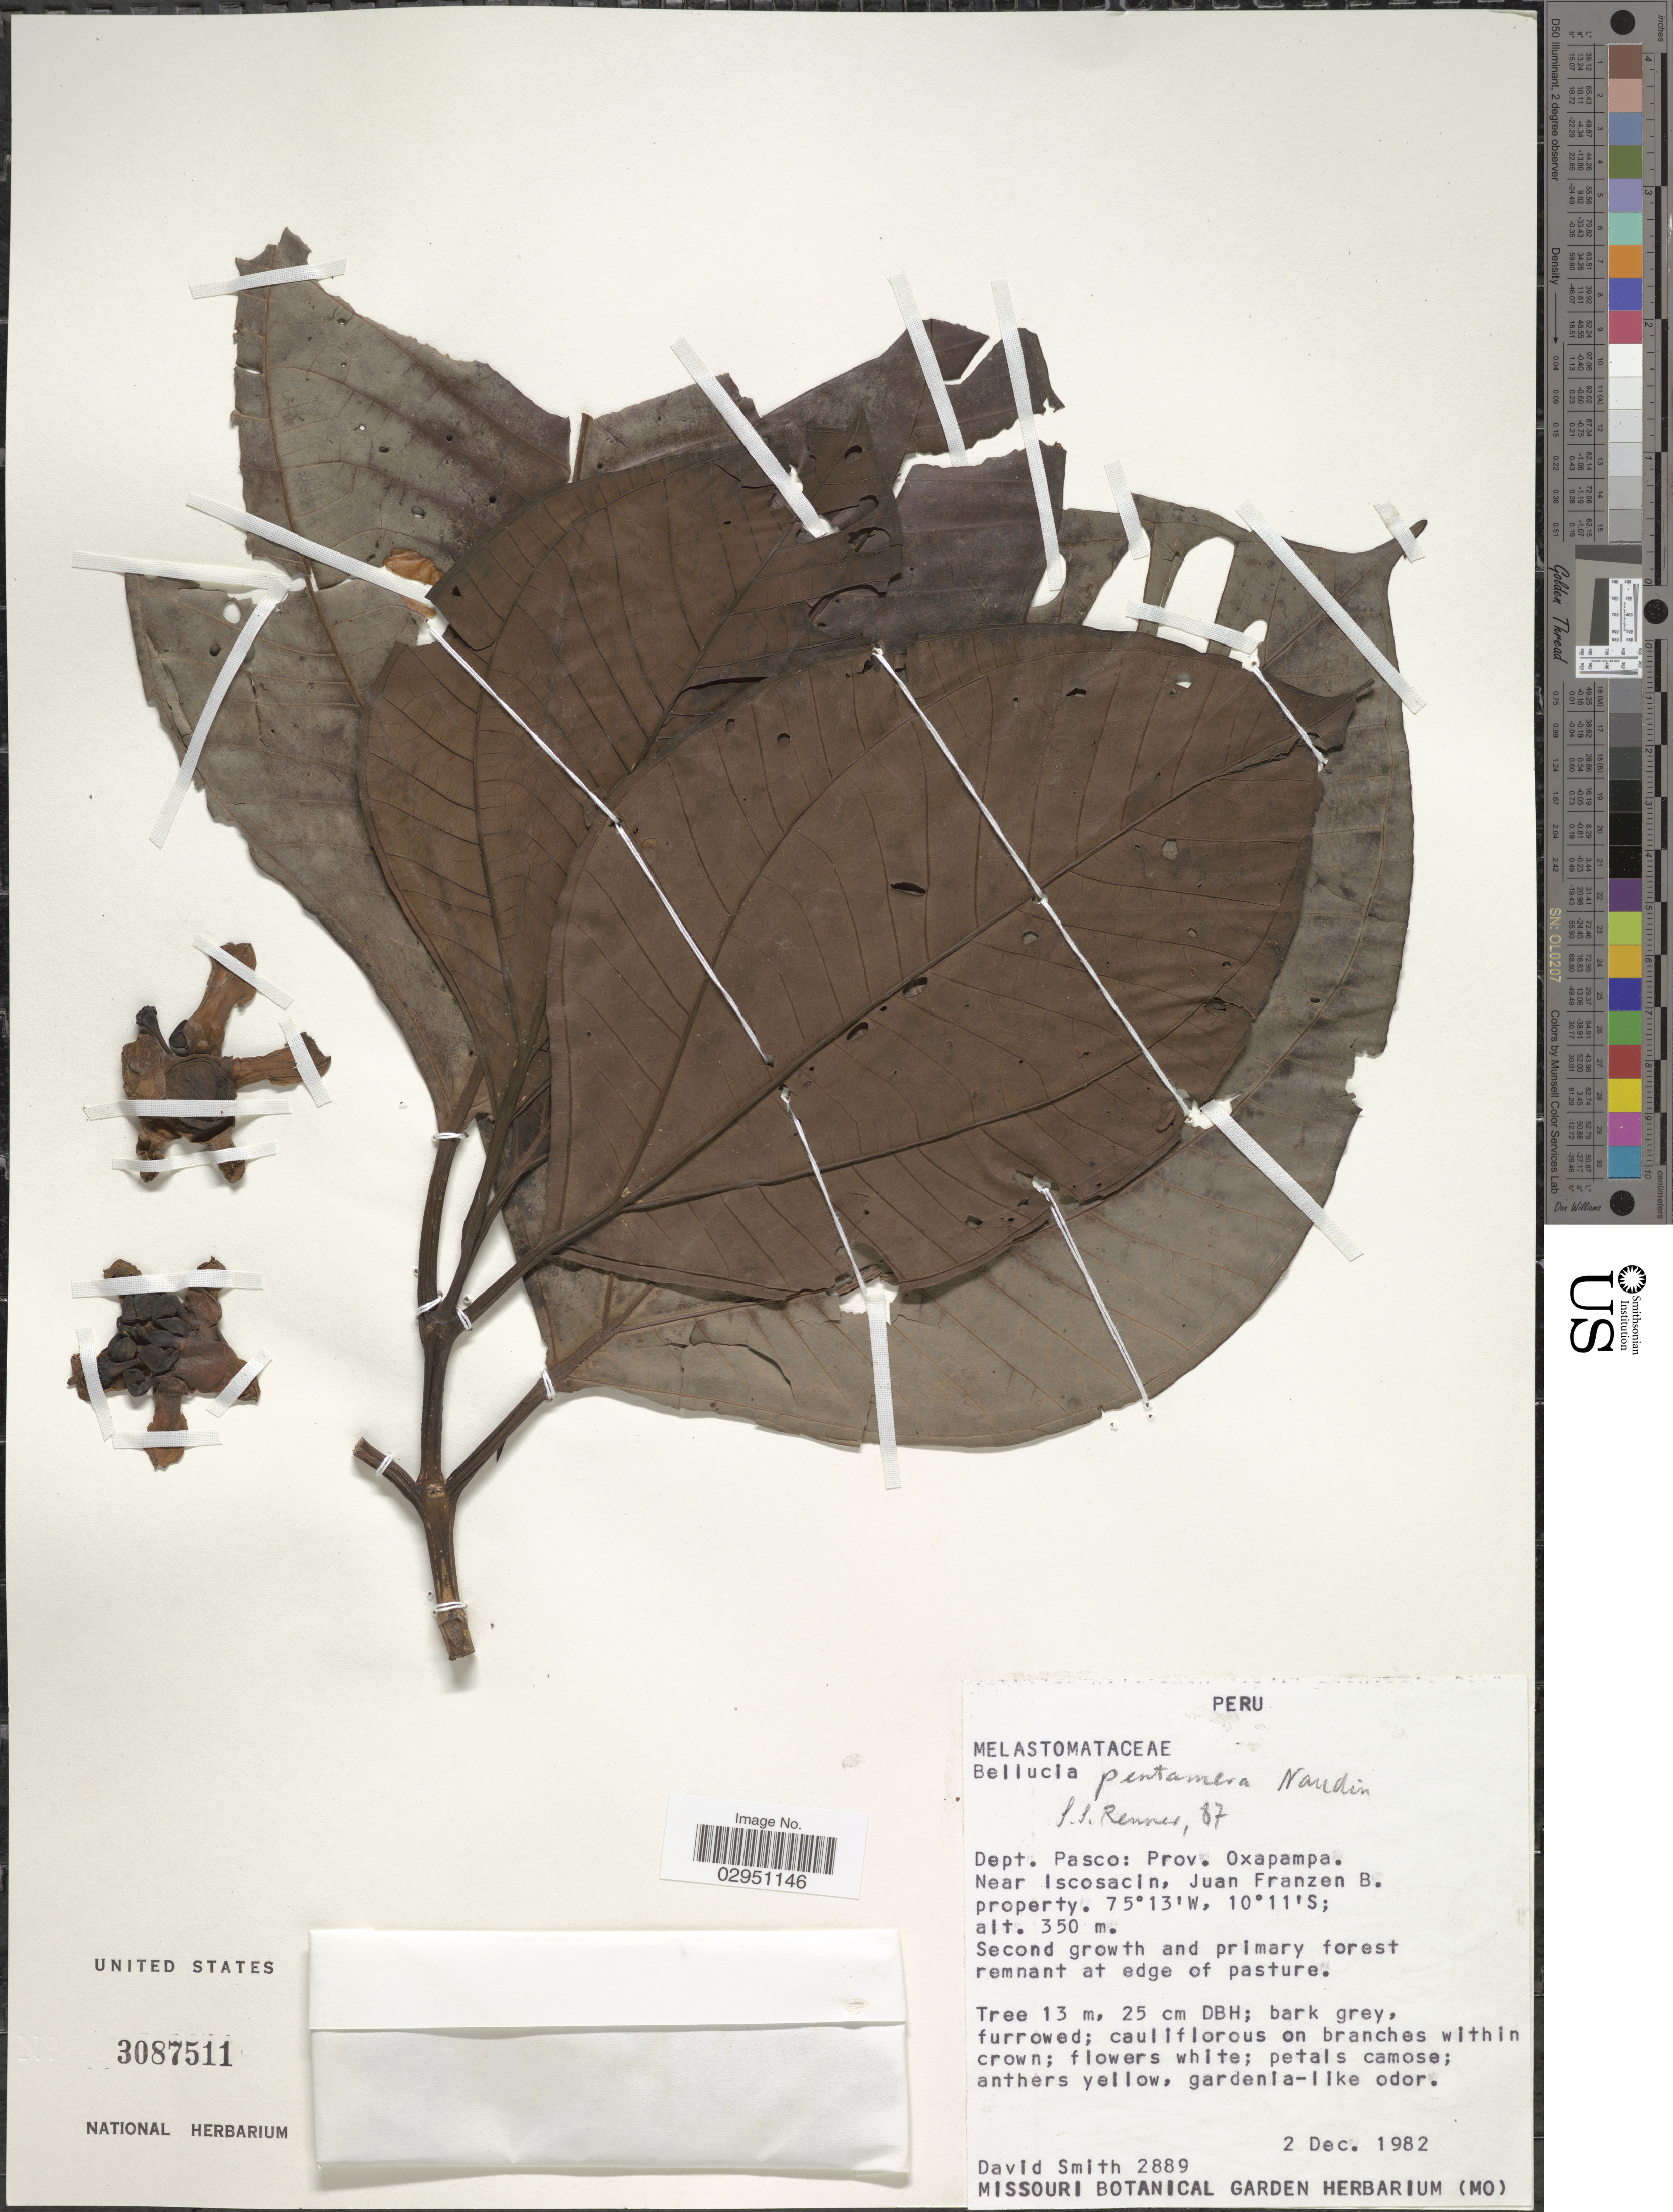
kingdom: Plantae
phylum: Tracheophyta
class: Magnoliopsida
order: Myrtales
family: Melastomataceae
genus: Bellucia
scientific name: Bellucia pentamera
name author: Naudin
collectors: D. C. Smith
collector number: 2889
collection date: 1982-12-02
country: Peru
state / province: Pasco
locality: Dept. Pasco: Prov. Oxapampa. Near Iscosacin, Juan Frazen B. property.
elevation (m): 350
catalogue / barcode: US 3087511